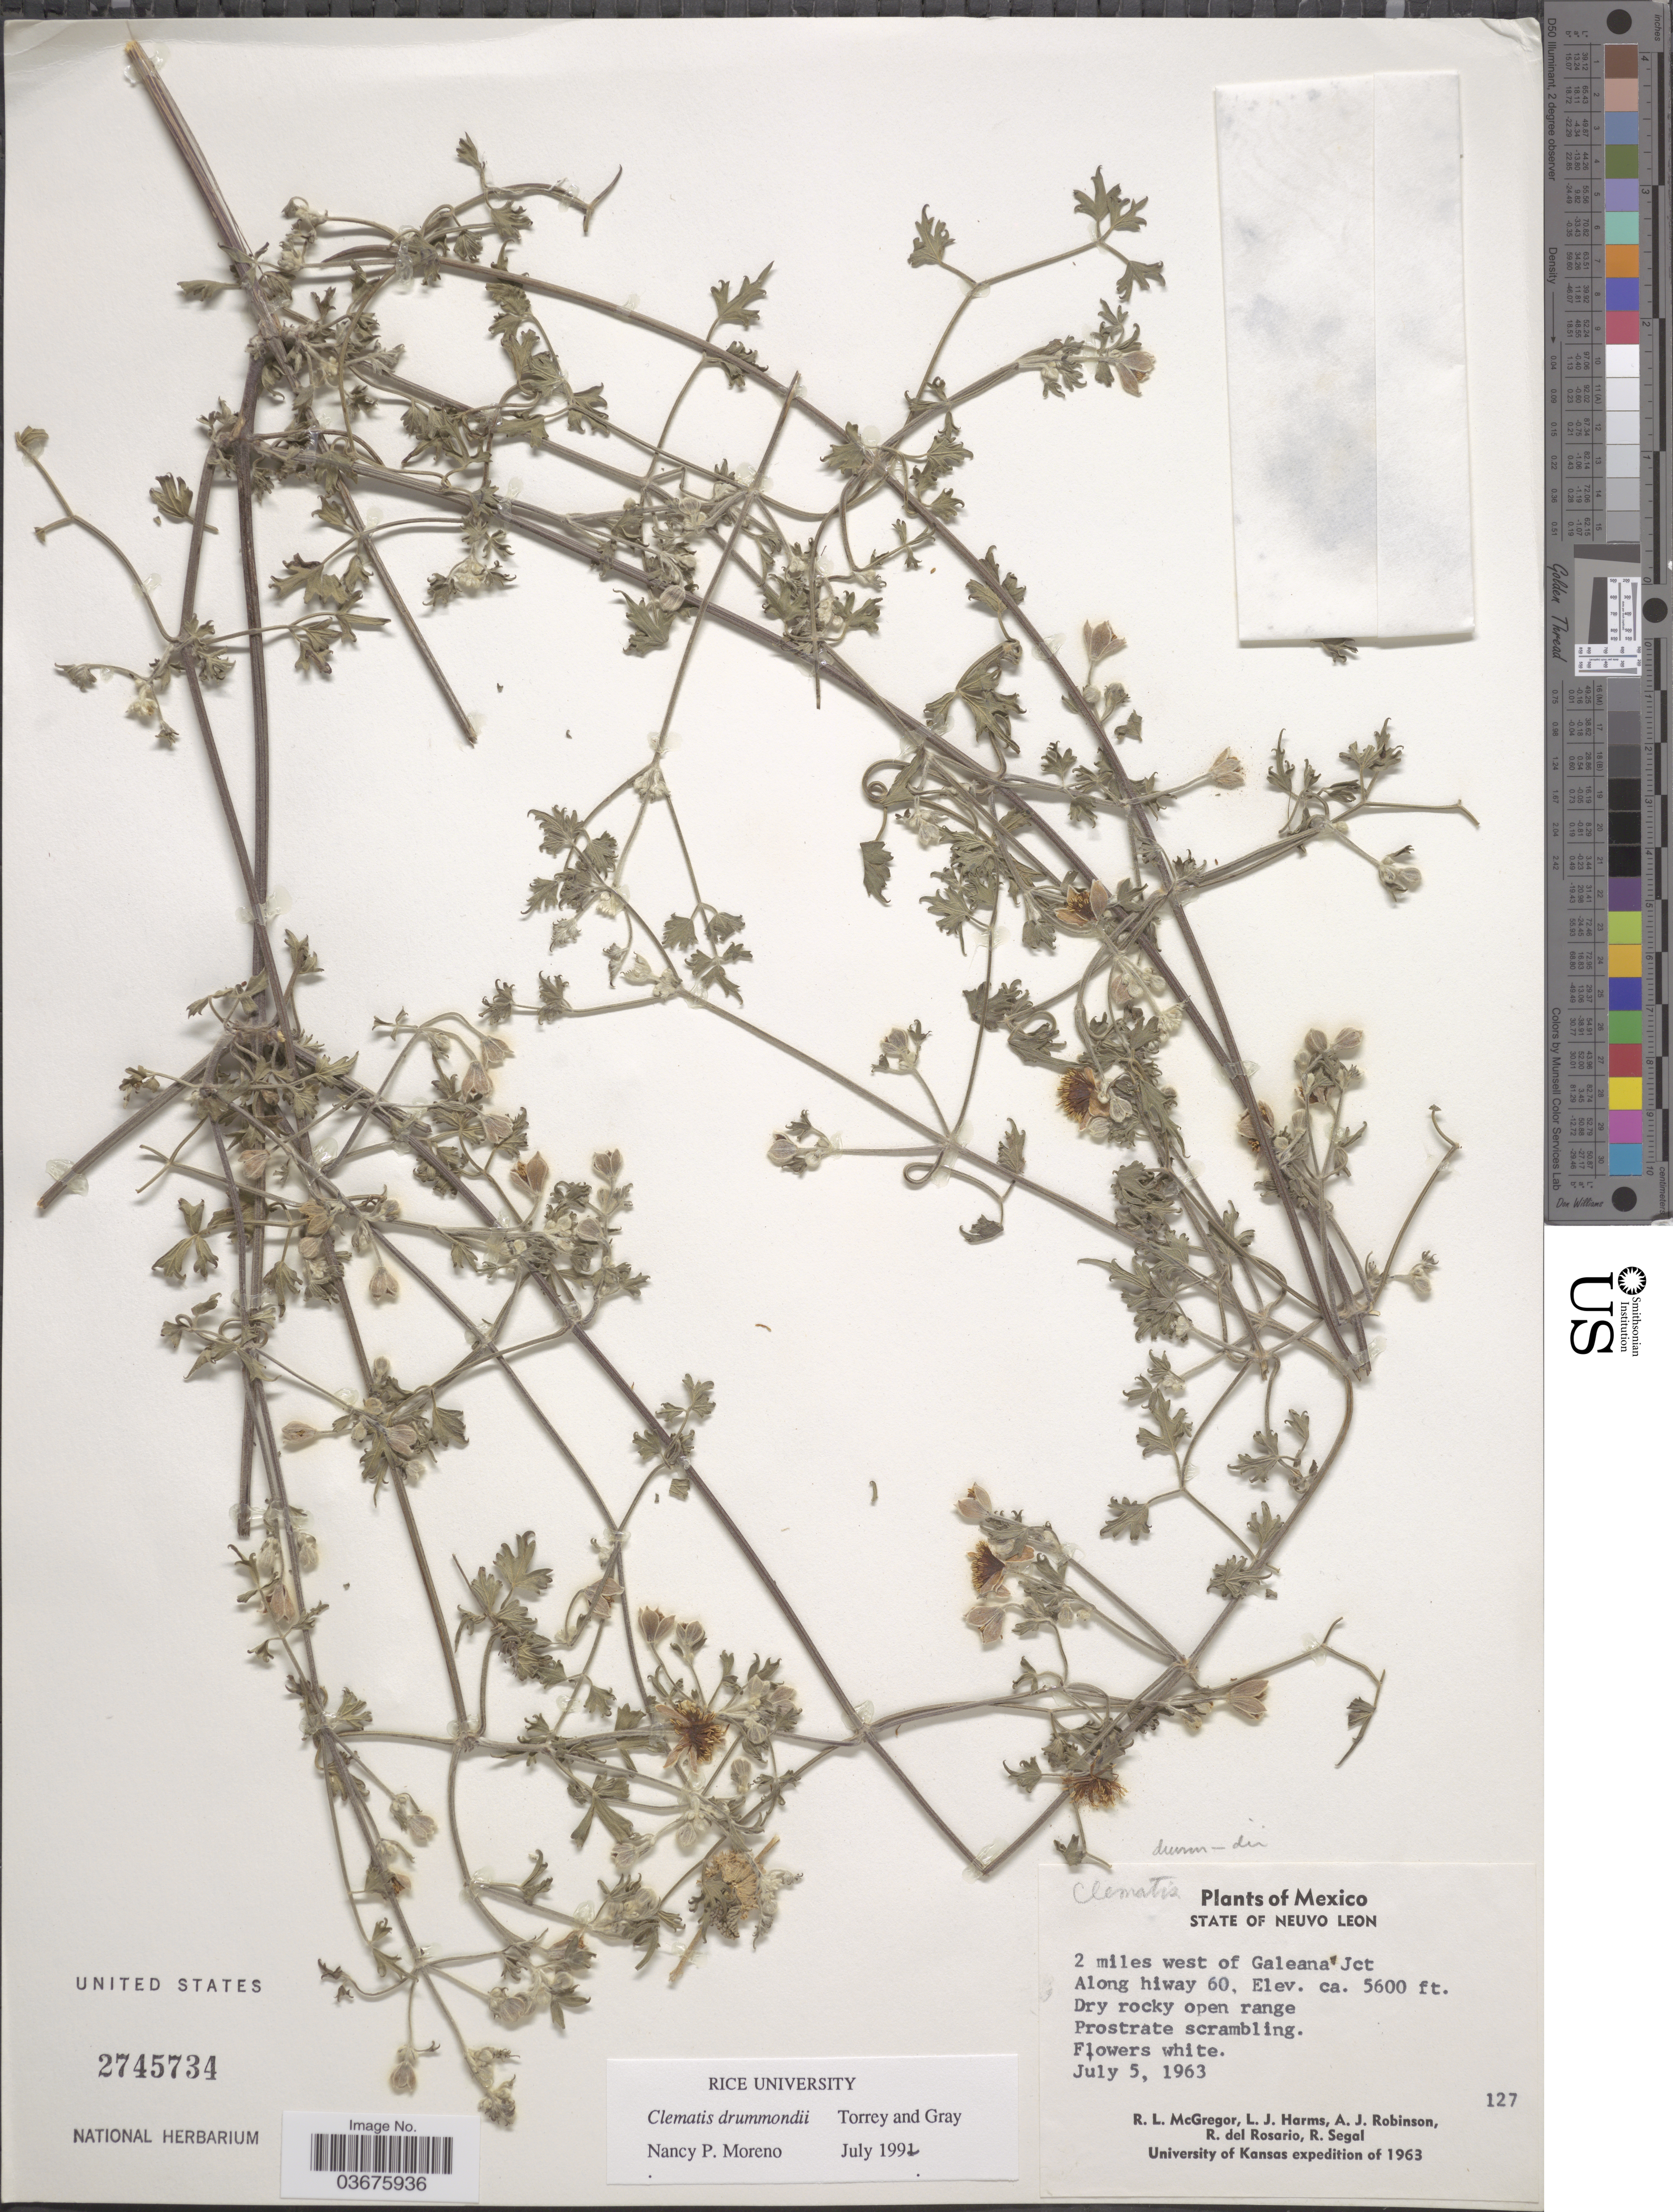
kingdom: Plantae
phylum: Tracheophyta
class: Magnoliopsida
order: Ranunculales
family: Ranunculaceae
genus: Clematis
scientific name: Clematis drummondii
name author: Torr. & A. Gray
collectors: R. McGregor, L. Harms, A. J. Robinson, R. del Rosario & R. Segal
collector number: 127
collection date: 1963-07-05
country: Mexico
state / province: Nuevo León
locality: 2 miles west of Galeana Jct. Along highway 60.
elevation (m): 1707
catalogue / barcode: US 2745734